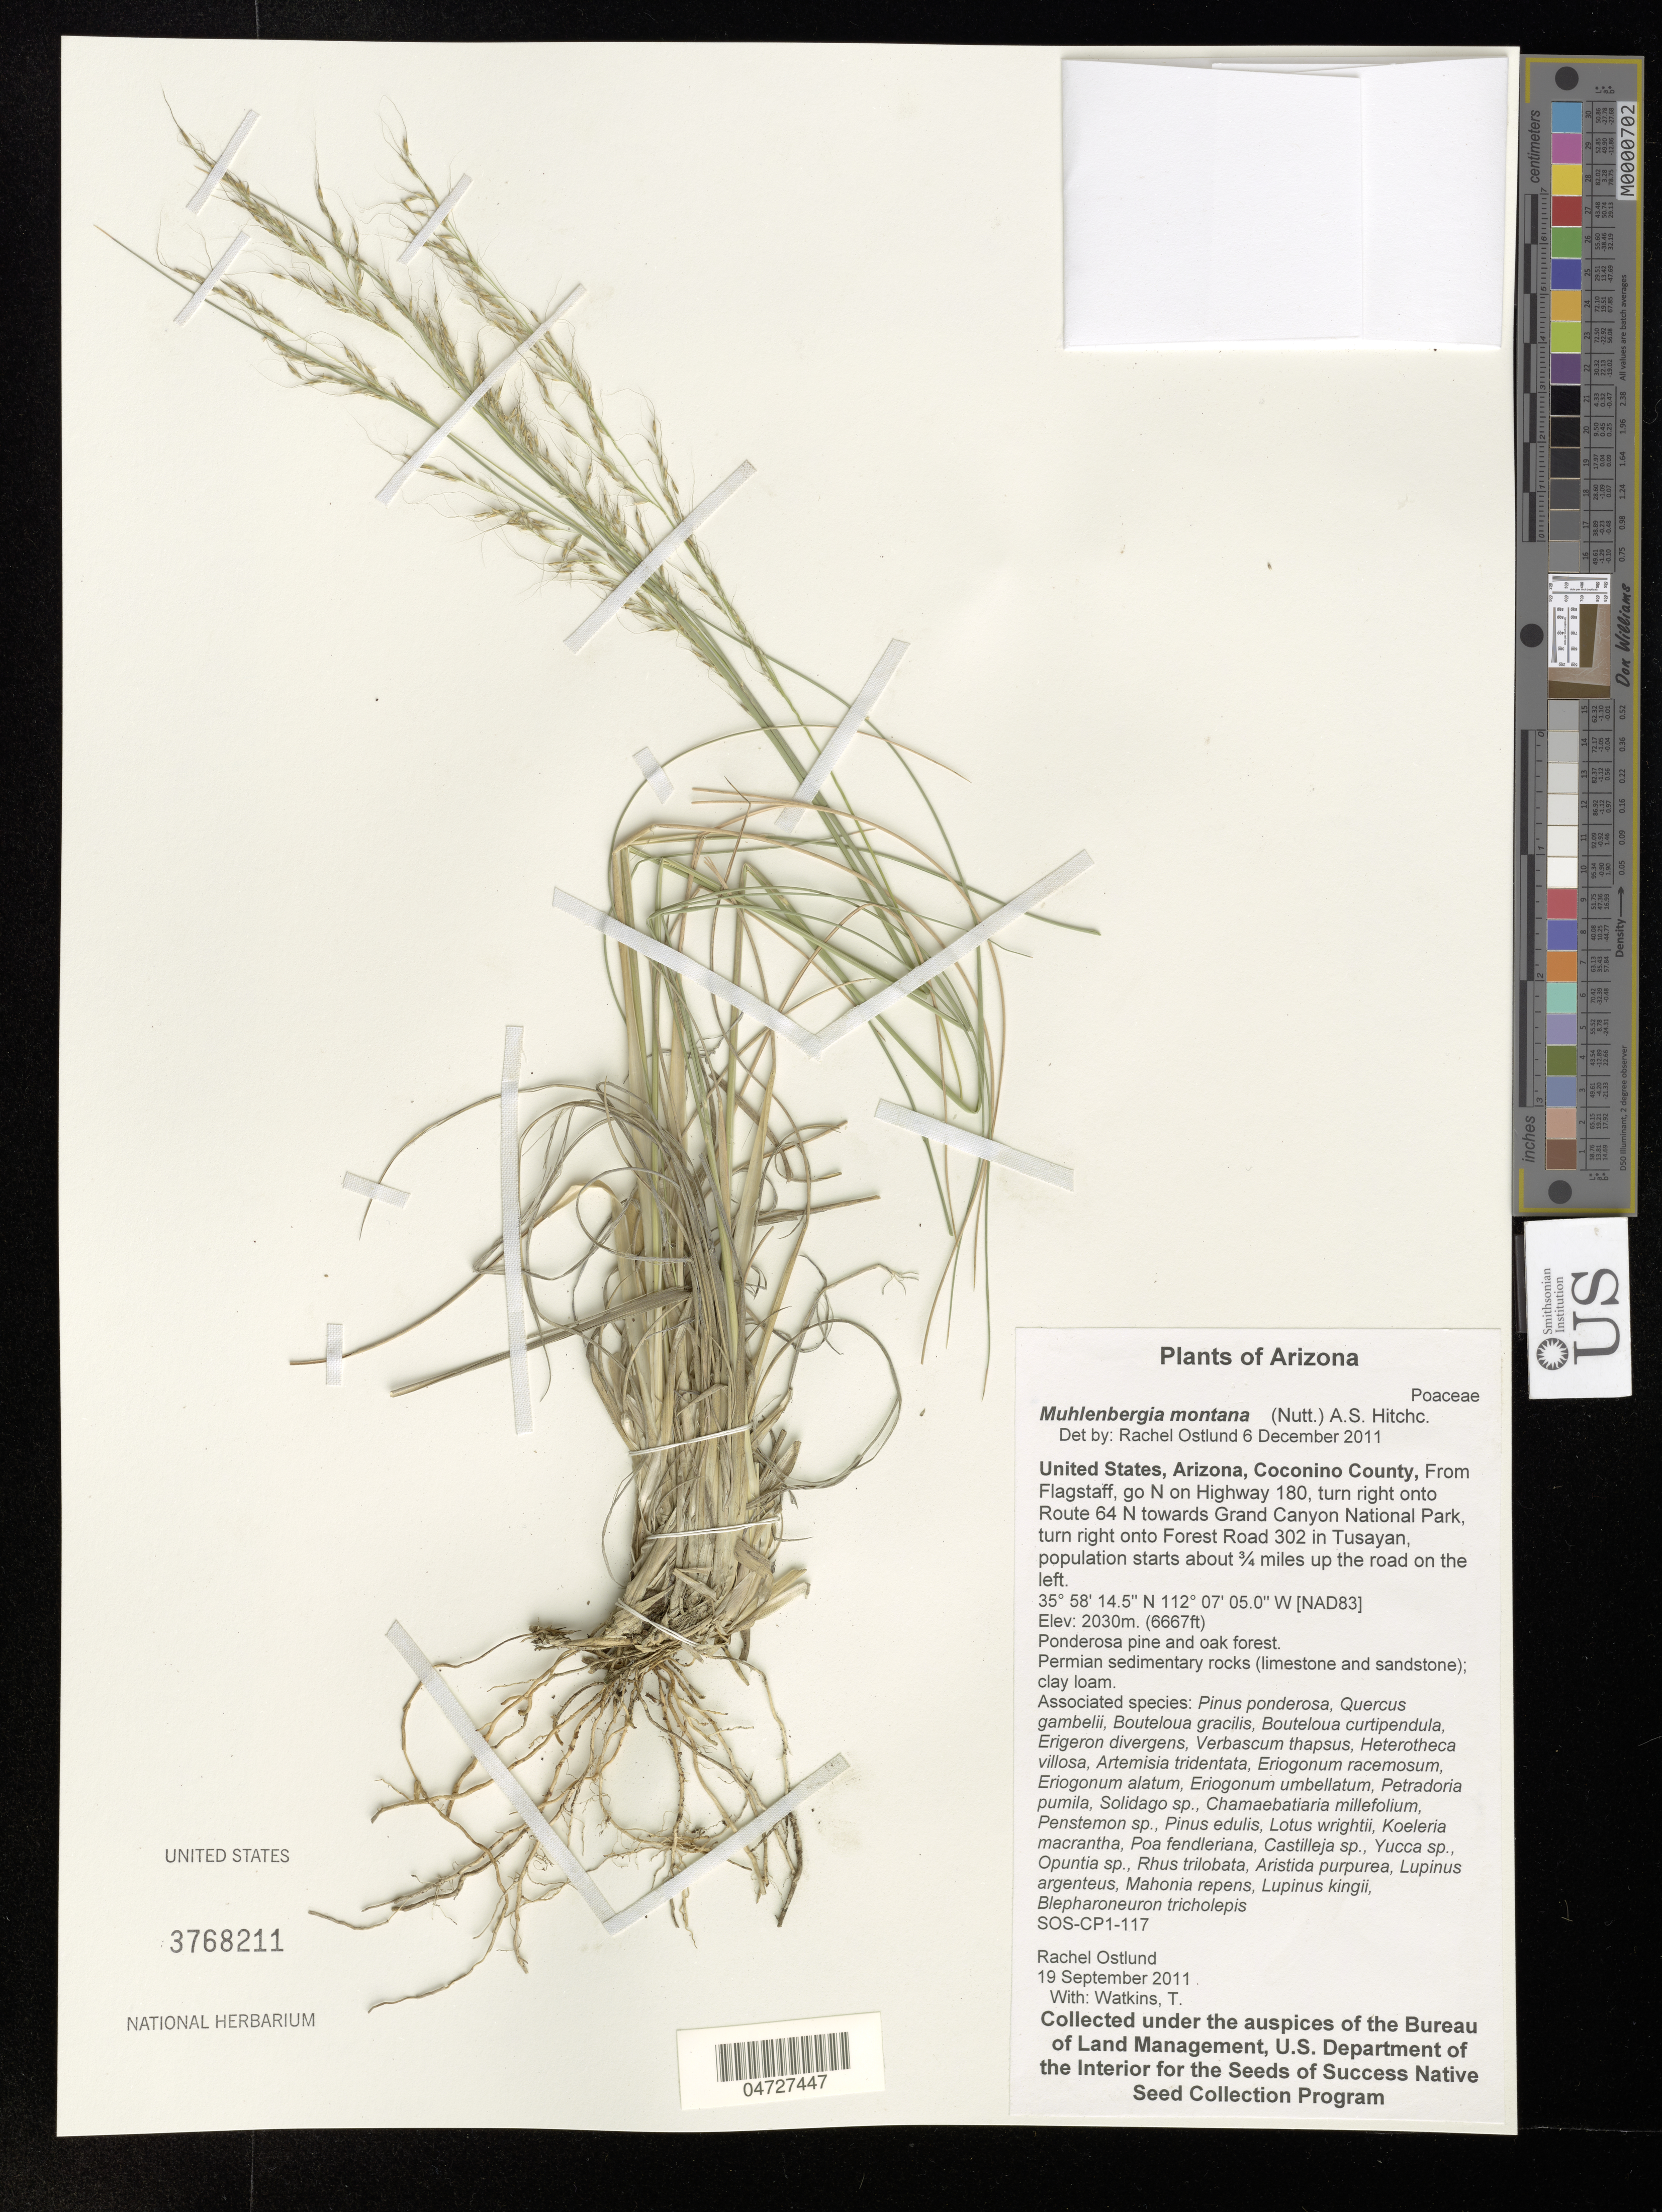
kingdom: Plantae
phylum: Tracheophyta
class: Liliopsida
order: Poales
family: Poaceae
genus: Muhlenbergia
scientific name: Muhlenbergia montana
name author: (Nutt.) Hitchc.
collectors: R. Ostlund & T. Watkins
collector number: SOS-CP1-117?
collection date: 2011-09-19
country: United States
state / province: Arizona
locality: Coconino County, From Flagstaff, go N on Highway 180, turn right onto Route 64 N towards Grand Canyon National Park, turn right onto Forest Road 302 in Tusayan, population starts about 3/4 miles up the road on the left.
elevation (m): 2030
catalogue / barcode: US 3768211